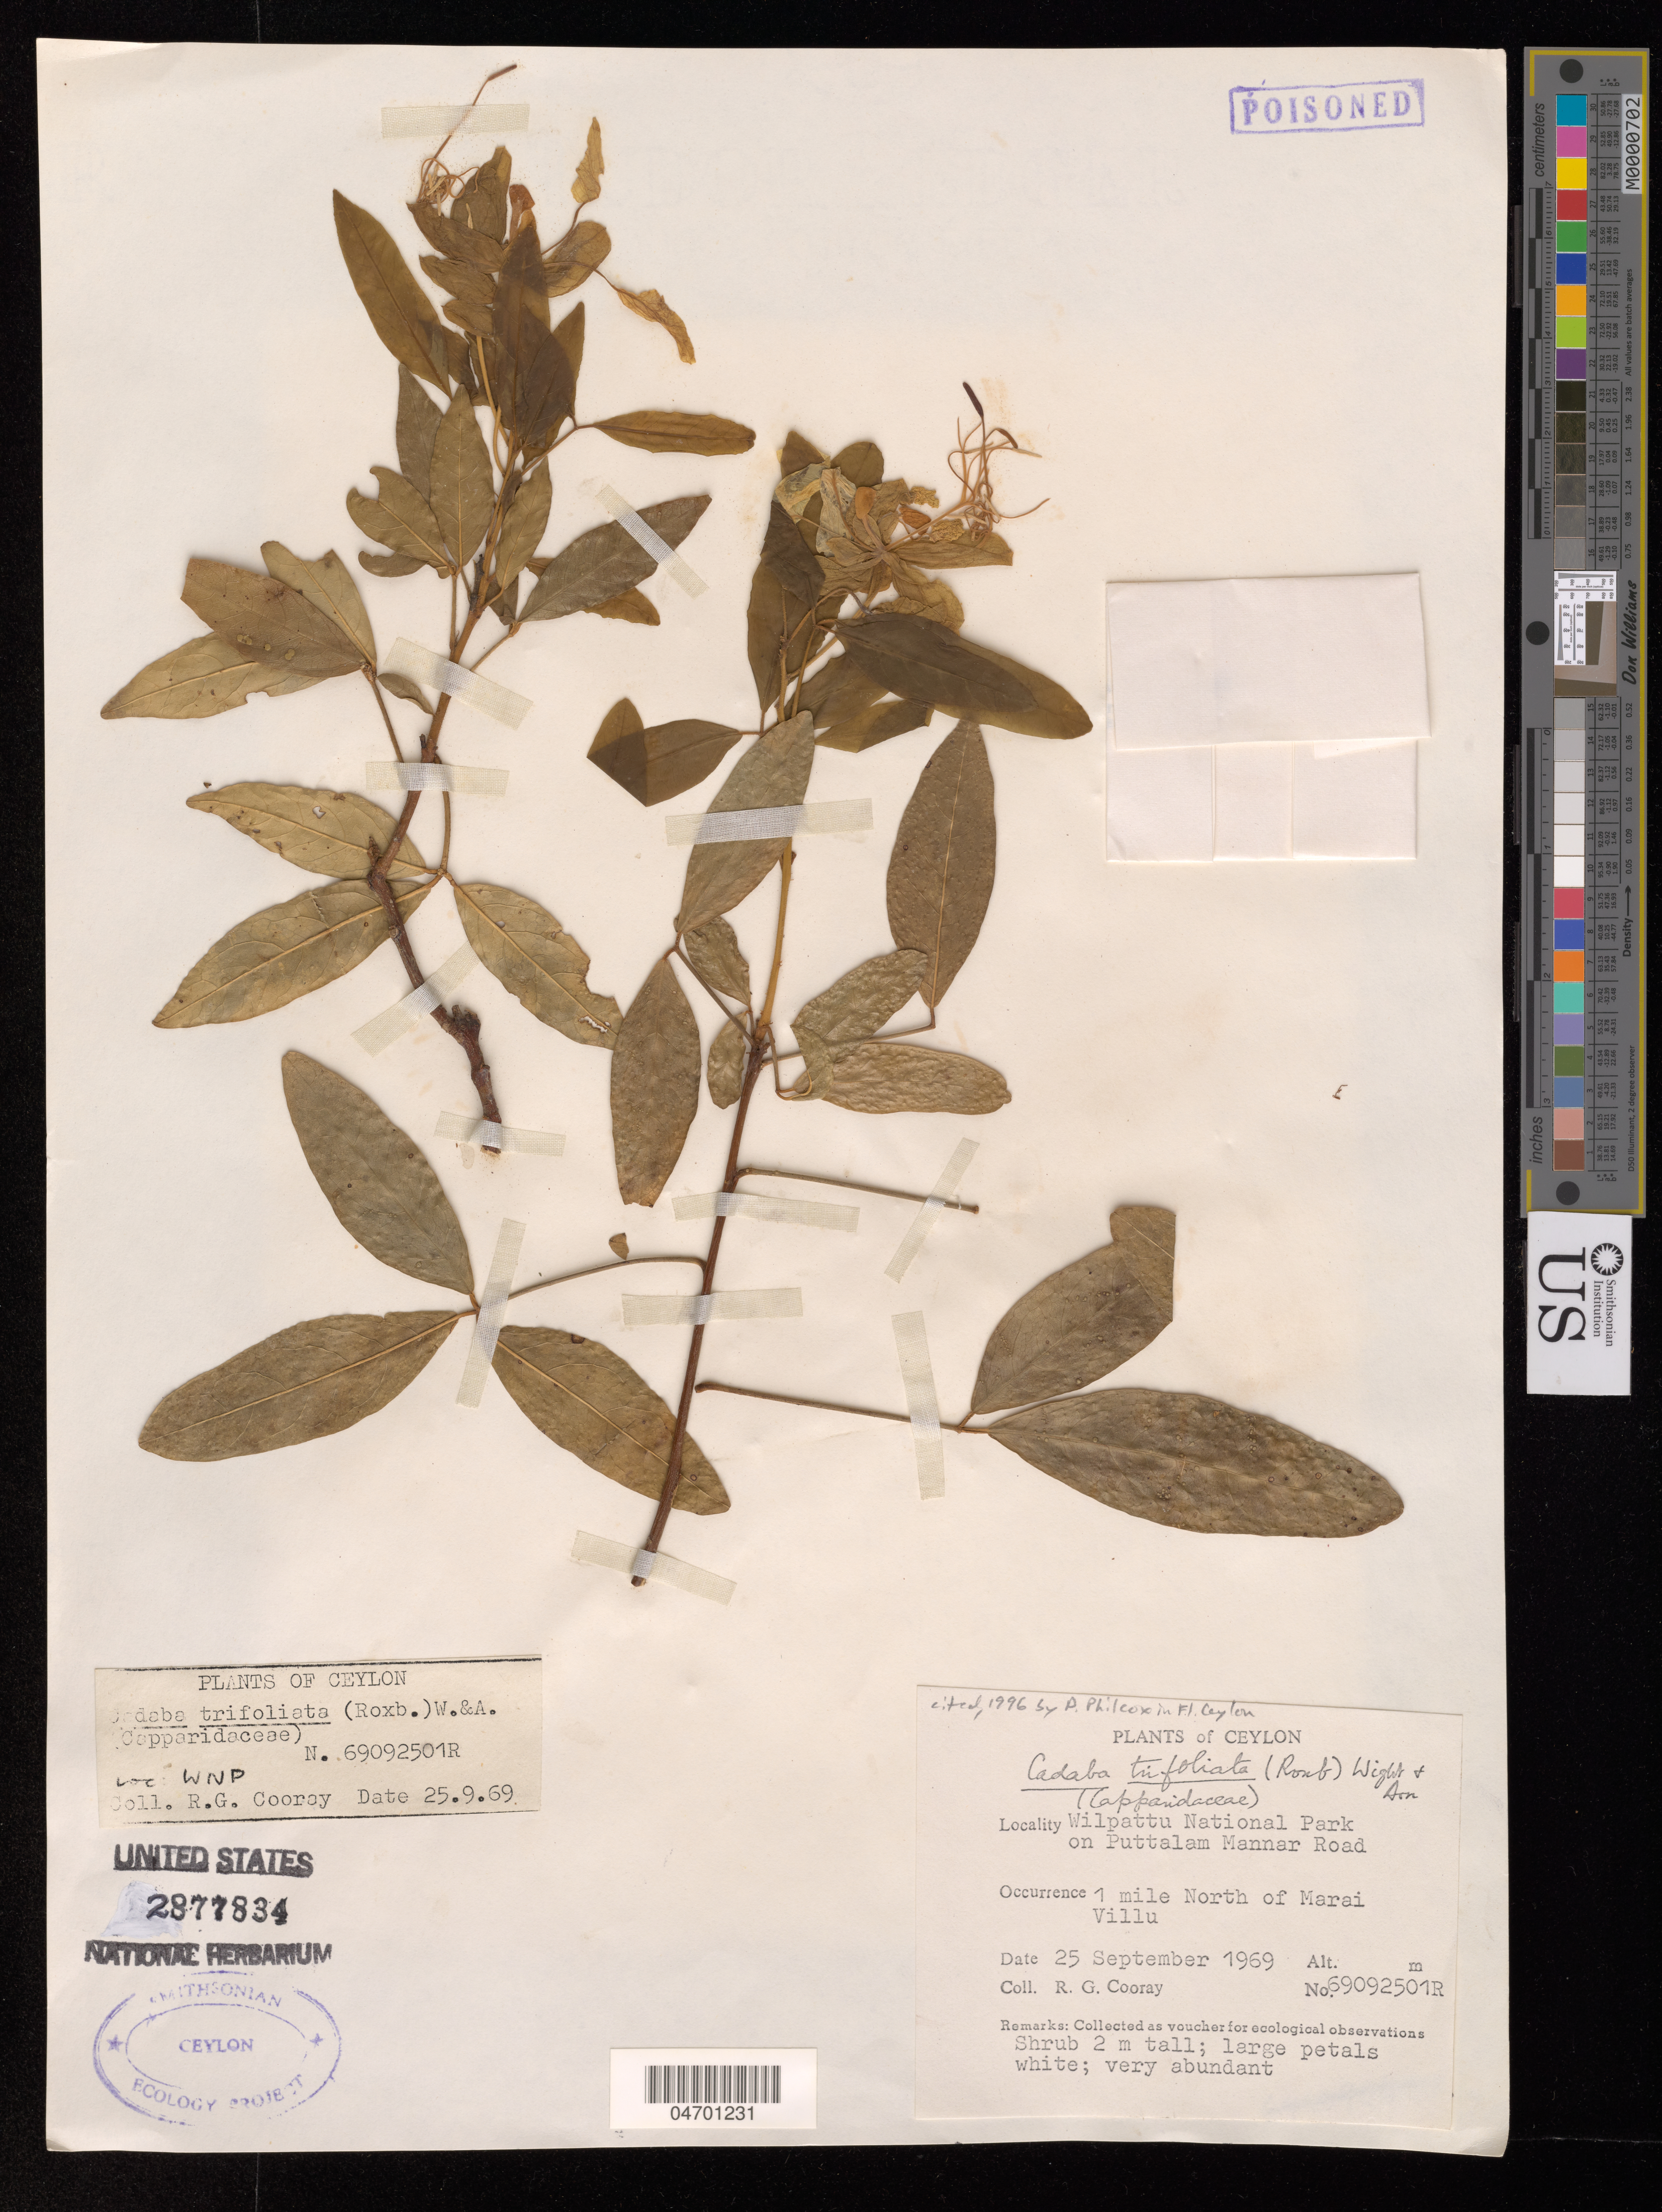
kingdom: Plantae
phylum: Tracheophyta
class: Magnoliopsida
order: Brassicales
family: Capparaceae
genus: Cadaba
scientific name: Cadaba trifoliata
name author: (Roxb.) Wight & Arn.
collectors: R. Cooray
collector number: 69092501R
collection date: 1969-09-25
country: Sri Lanka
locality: Ceylon. Wilpattu National Park on Puttalam Mannar Road. 1 mile North of Marai Villu.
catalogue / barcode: US 2877834